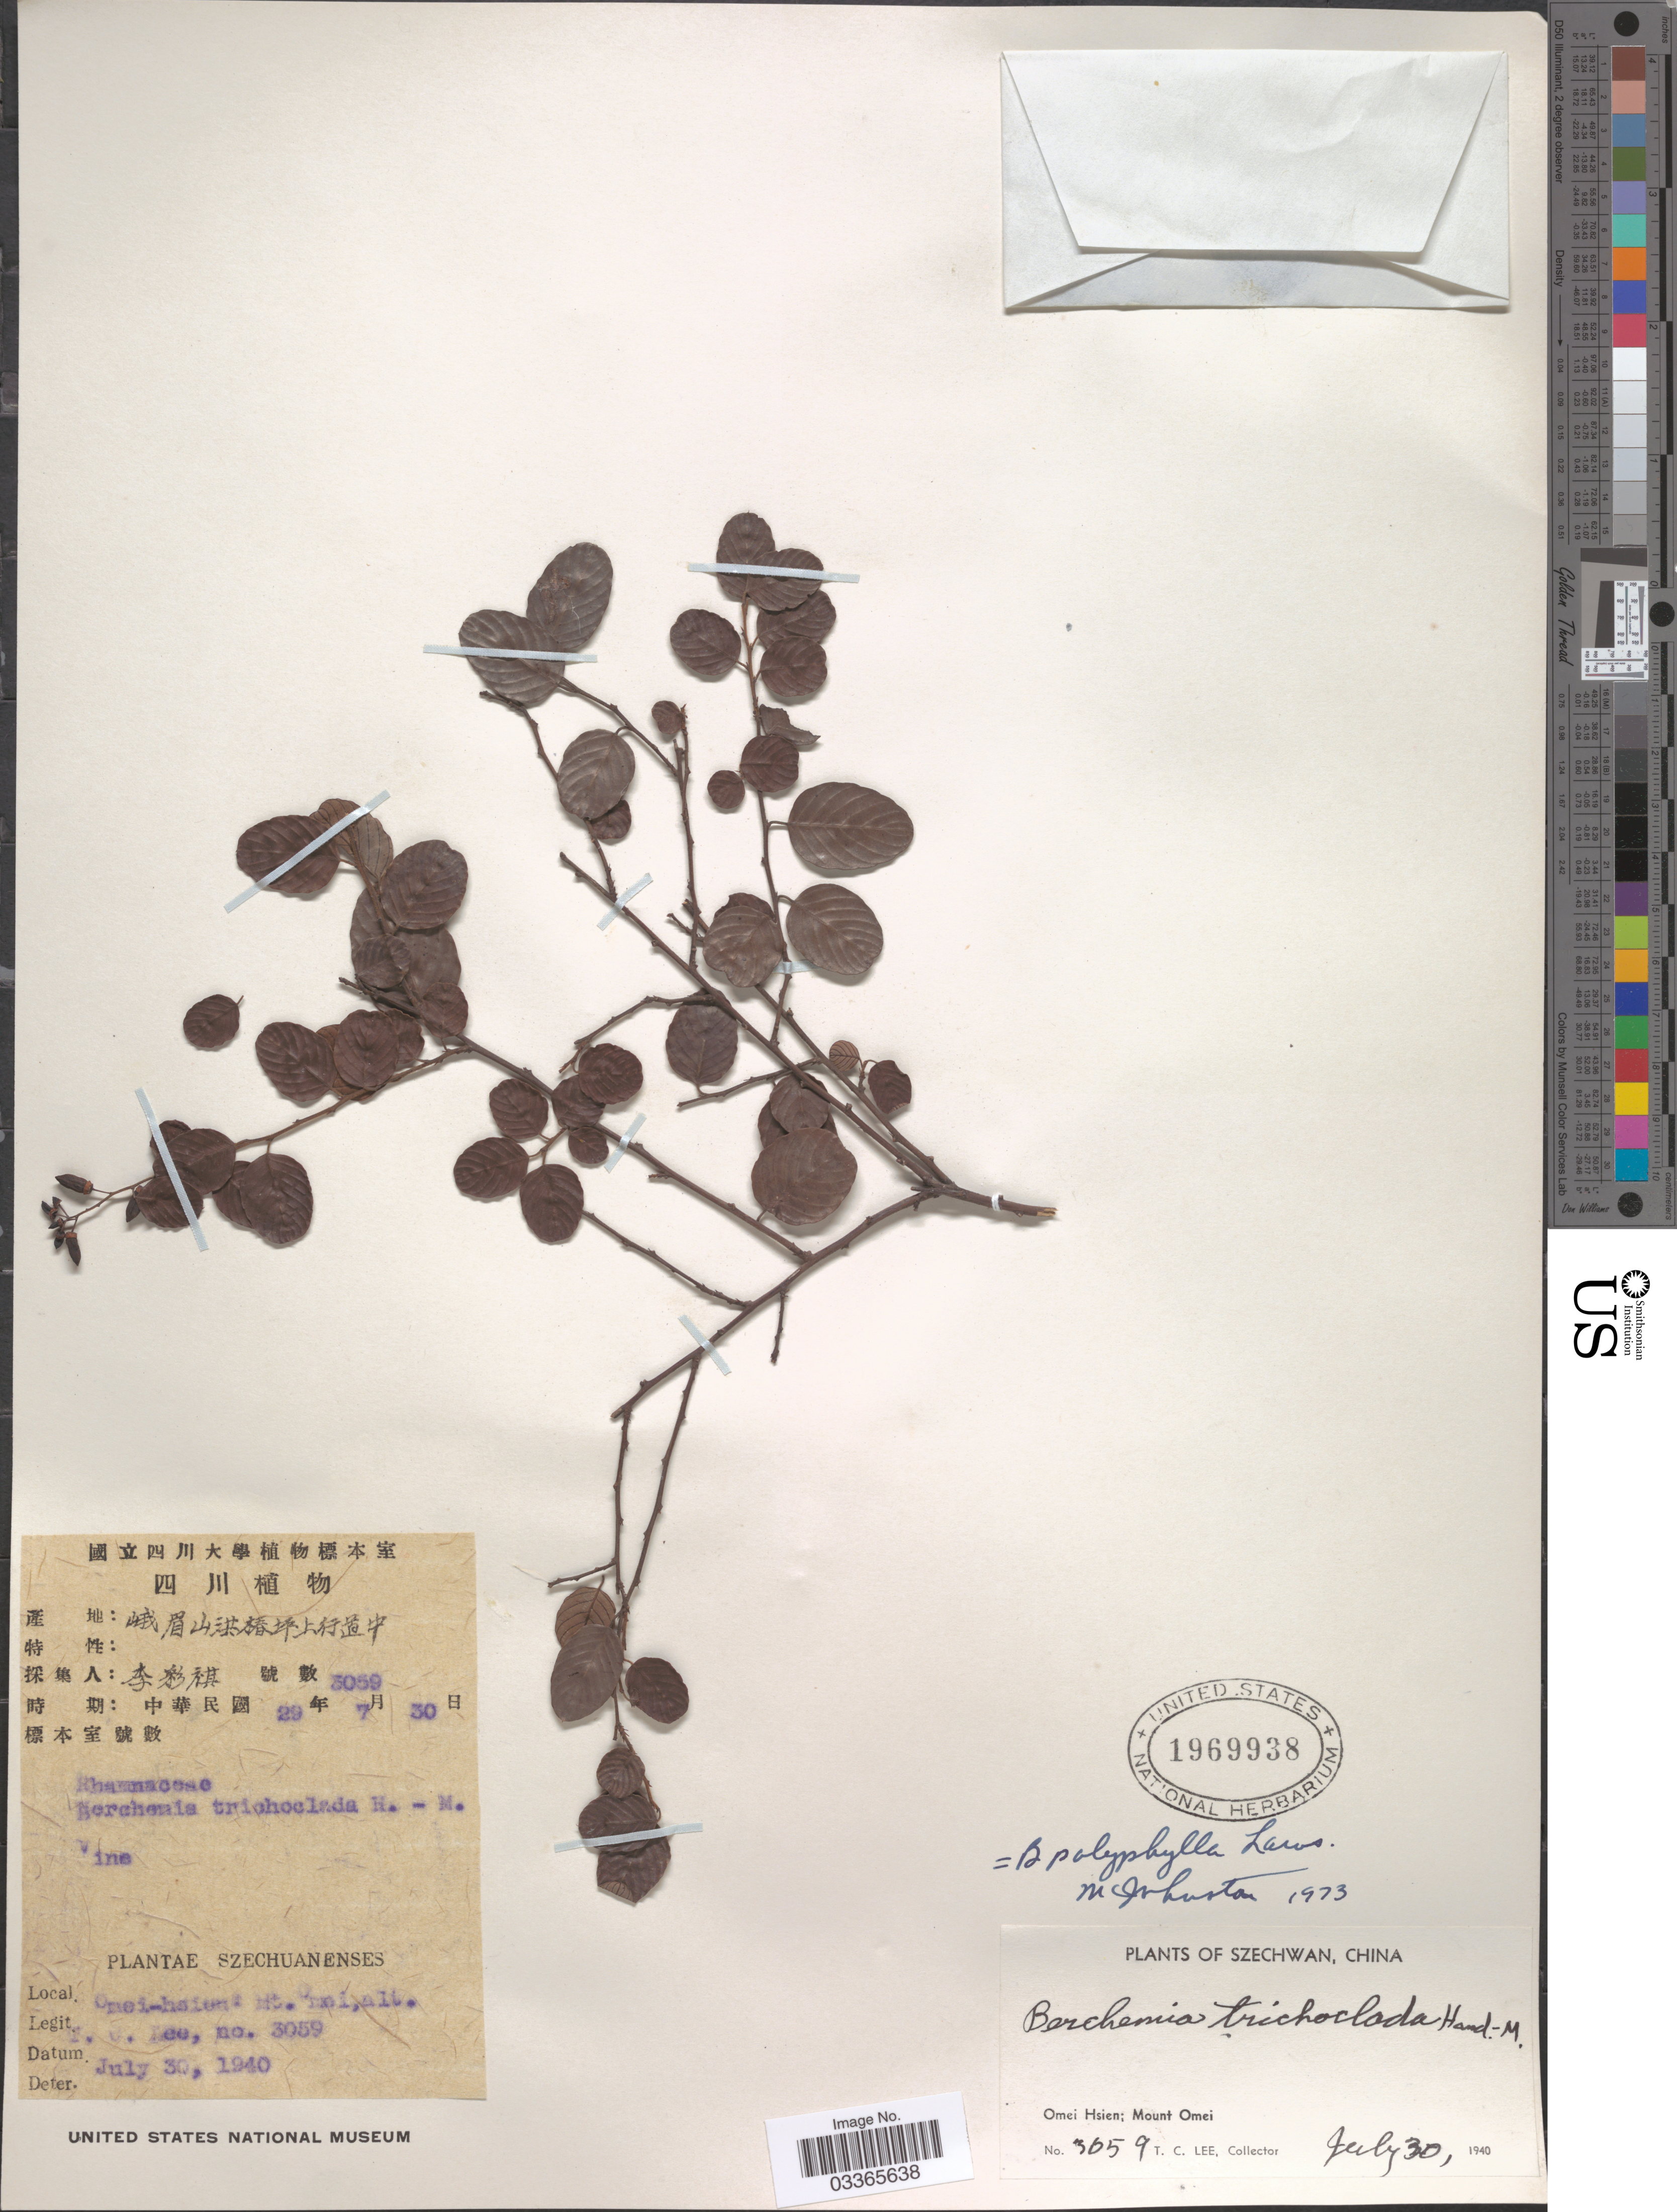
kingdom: Plantae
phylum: Tracheophyta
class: Magnoliopsida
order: Rosales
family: Rhamnaceae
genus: Berchemia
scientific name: Berchemia polyphylla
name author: Wall. ex M.A. Lawson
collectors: T. Lee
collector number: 3059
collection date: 1940-07-30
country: China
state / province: Sichuan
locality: Szechwan, Omei Hsien; Mount Omei.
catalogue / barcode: US 1969938